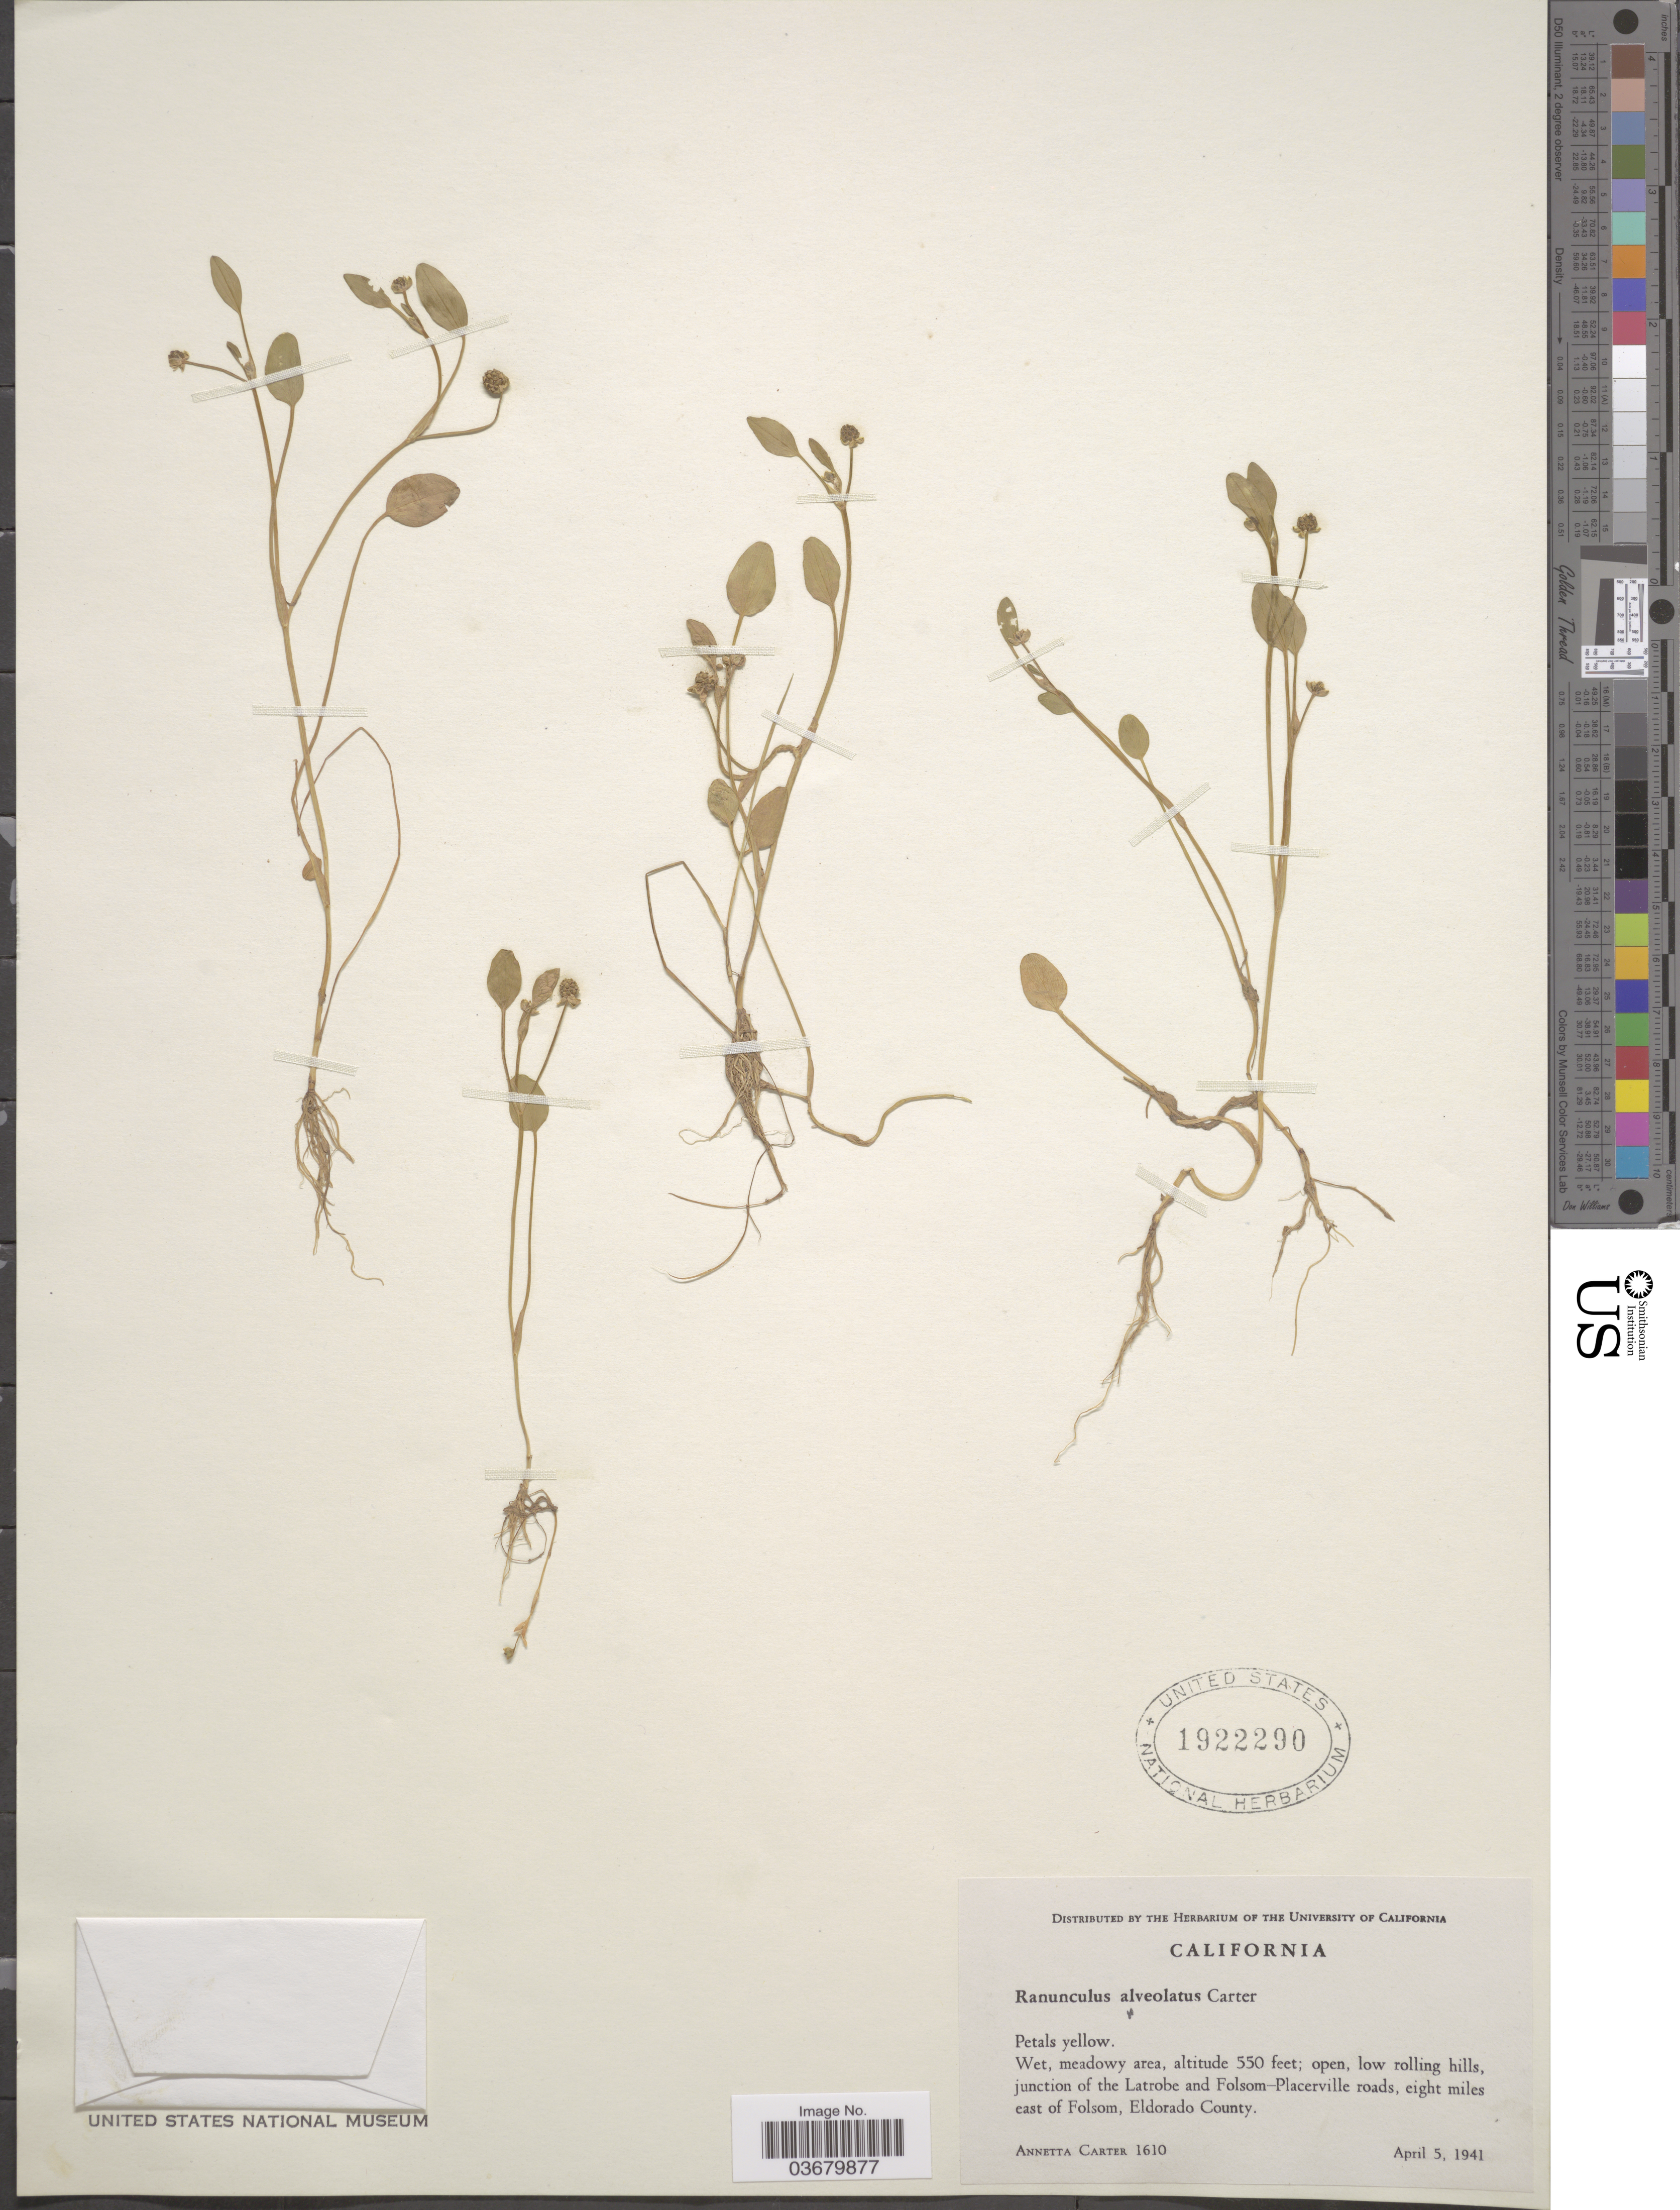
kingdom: Plantae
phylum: Tracheophyta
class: Magnoliopsida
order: Ranunculales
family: Ranunculaceae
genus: Ranunculus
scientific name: Ranunculus alveolatus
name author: A.M. Carter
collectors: A. Carter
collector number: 1610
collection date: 1941-04-05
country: United States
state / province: California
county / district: El Dorado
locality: Junction of the Latrobe and Folsom-Placerville roads, eight miles east of Folsom, Eldorado County.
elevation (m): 168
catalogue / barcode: US 1922290